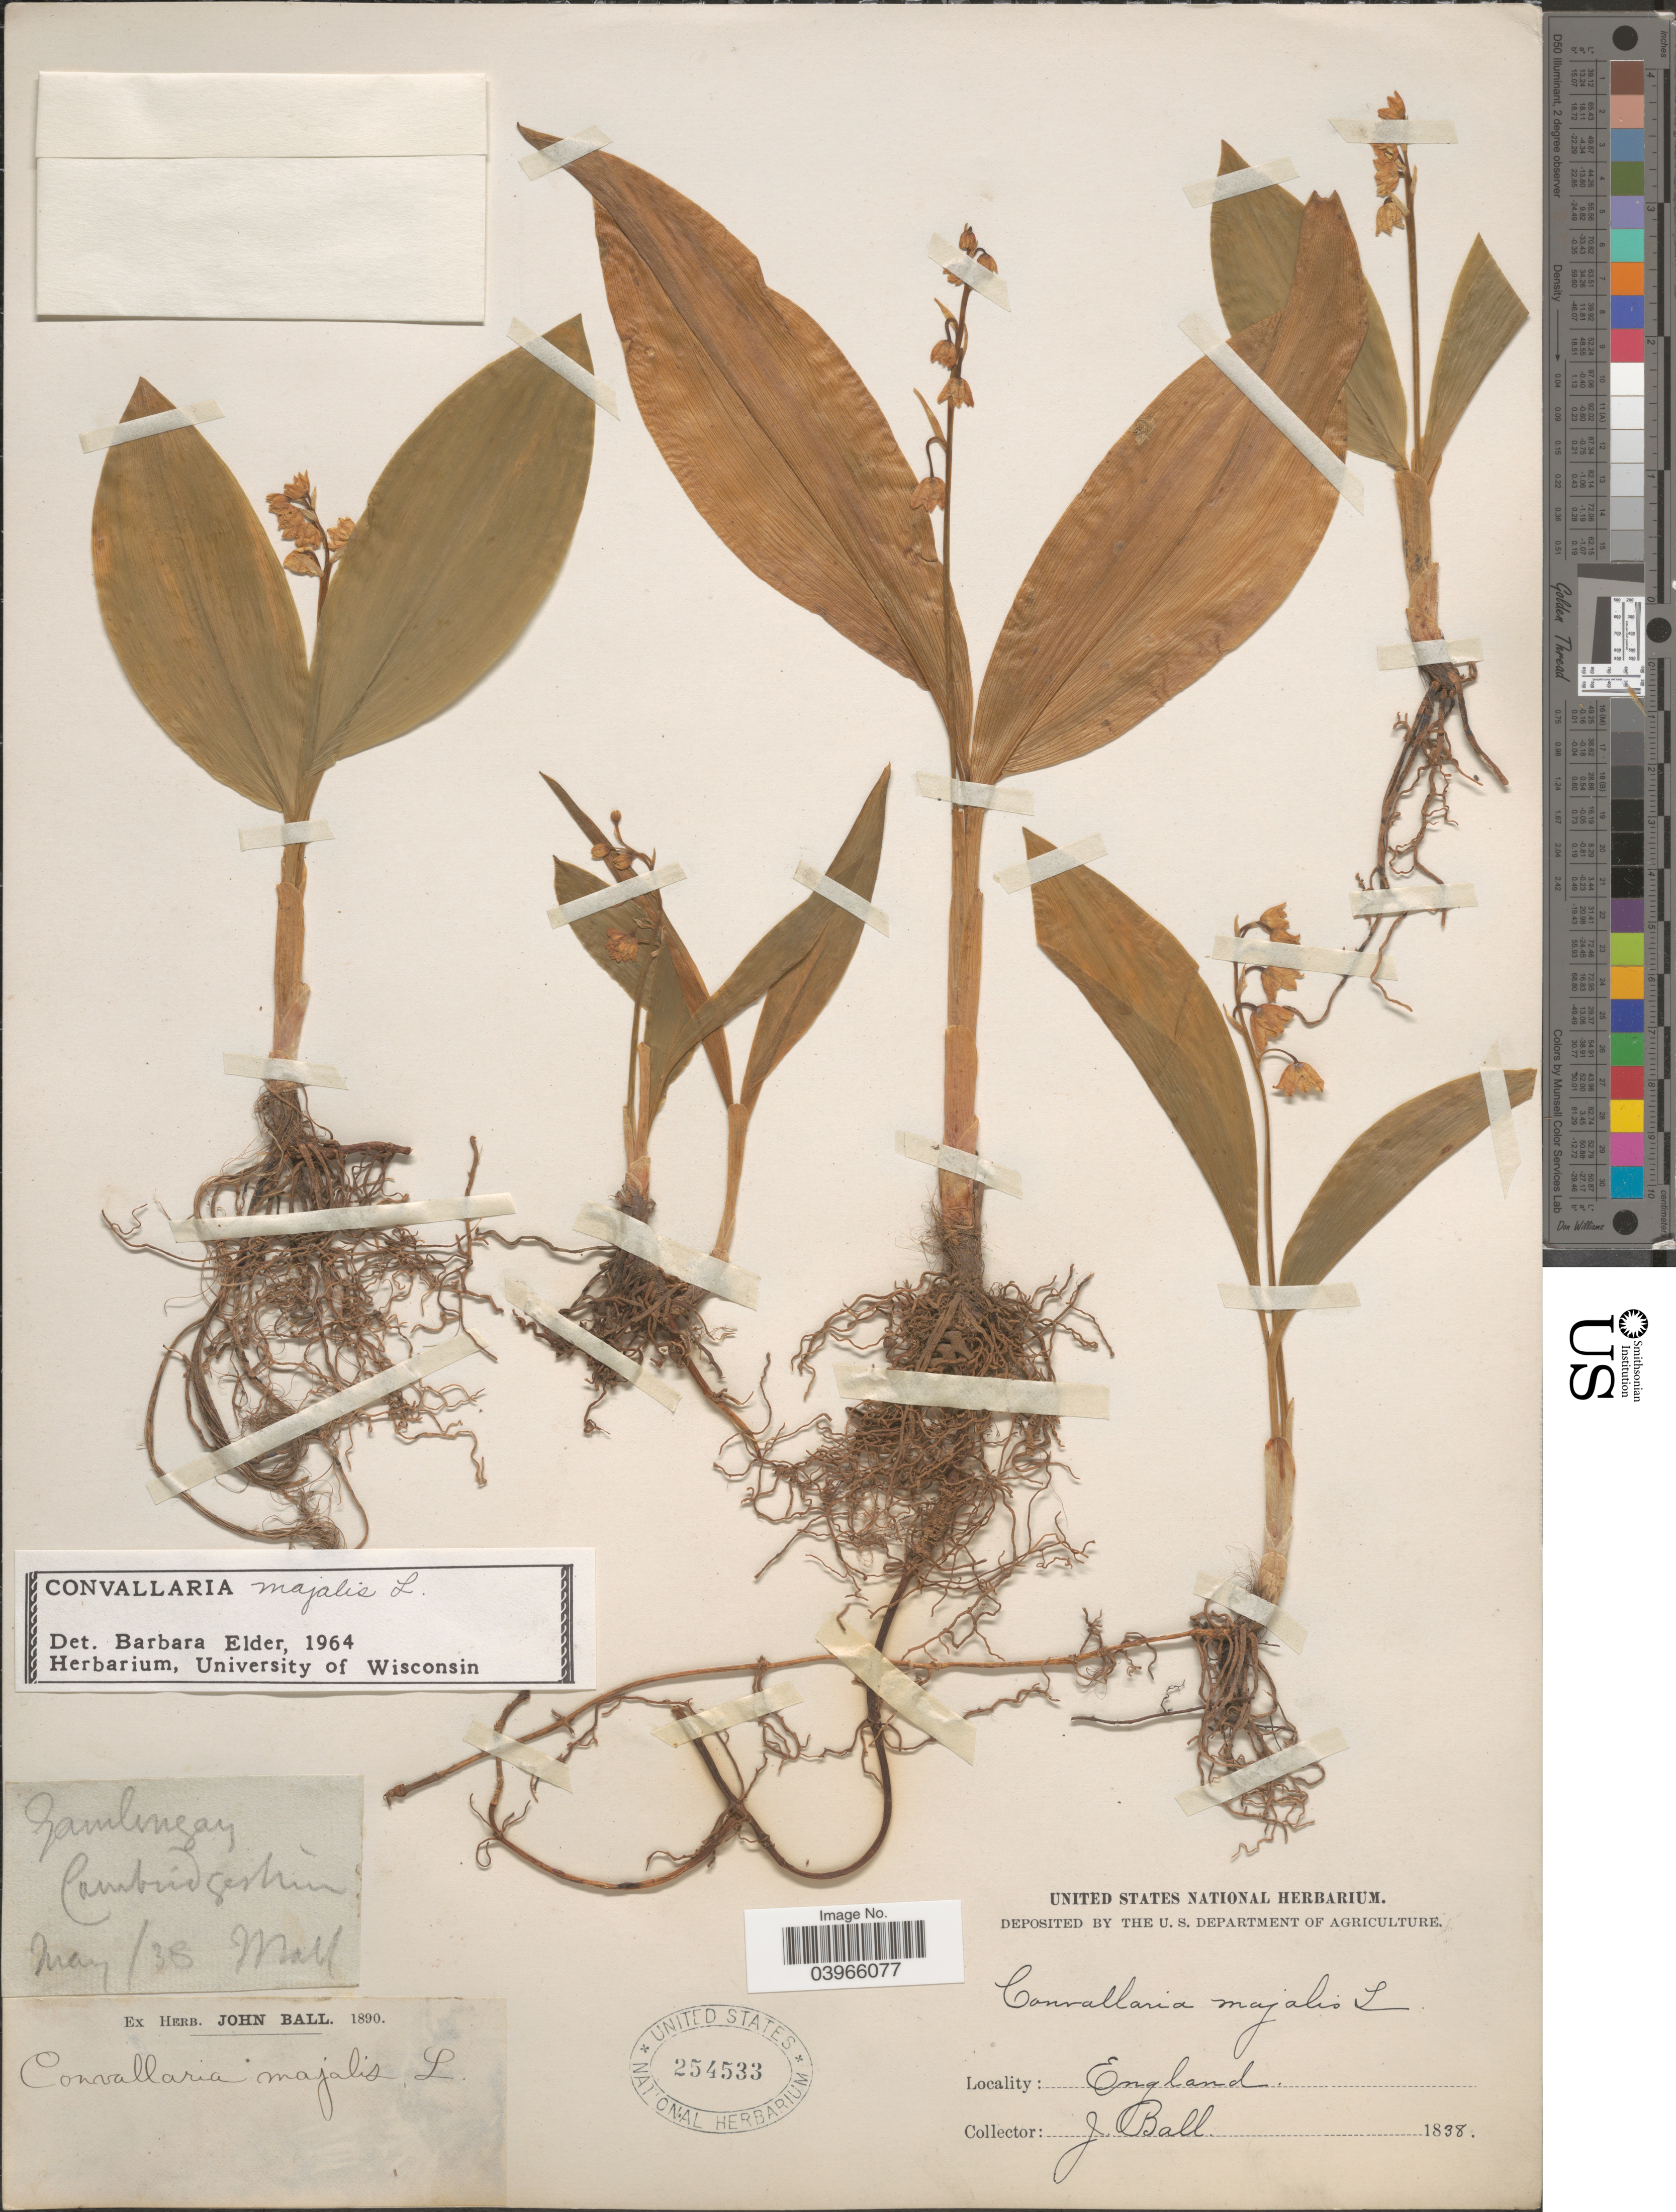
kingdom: Plantae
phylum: Tracheophyta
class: Liliopsida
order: Asparagales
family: Asparagaceae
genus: Convallaria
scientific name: Convallaria majalis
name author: L.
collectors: J. Ball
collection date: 1838-05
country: United Kingdom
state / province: England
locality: Cambridgeshire.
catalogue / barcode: US 254533